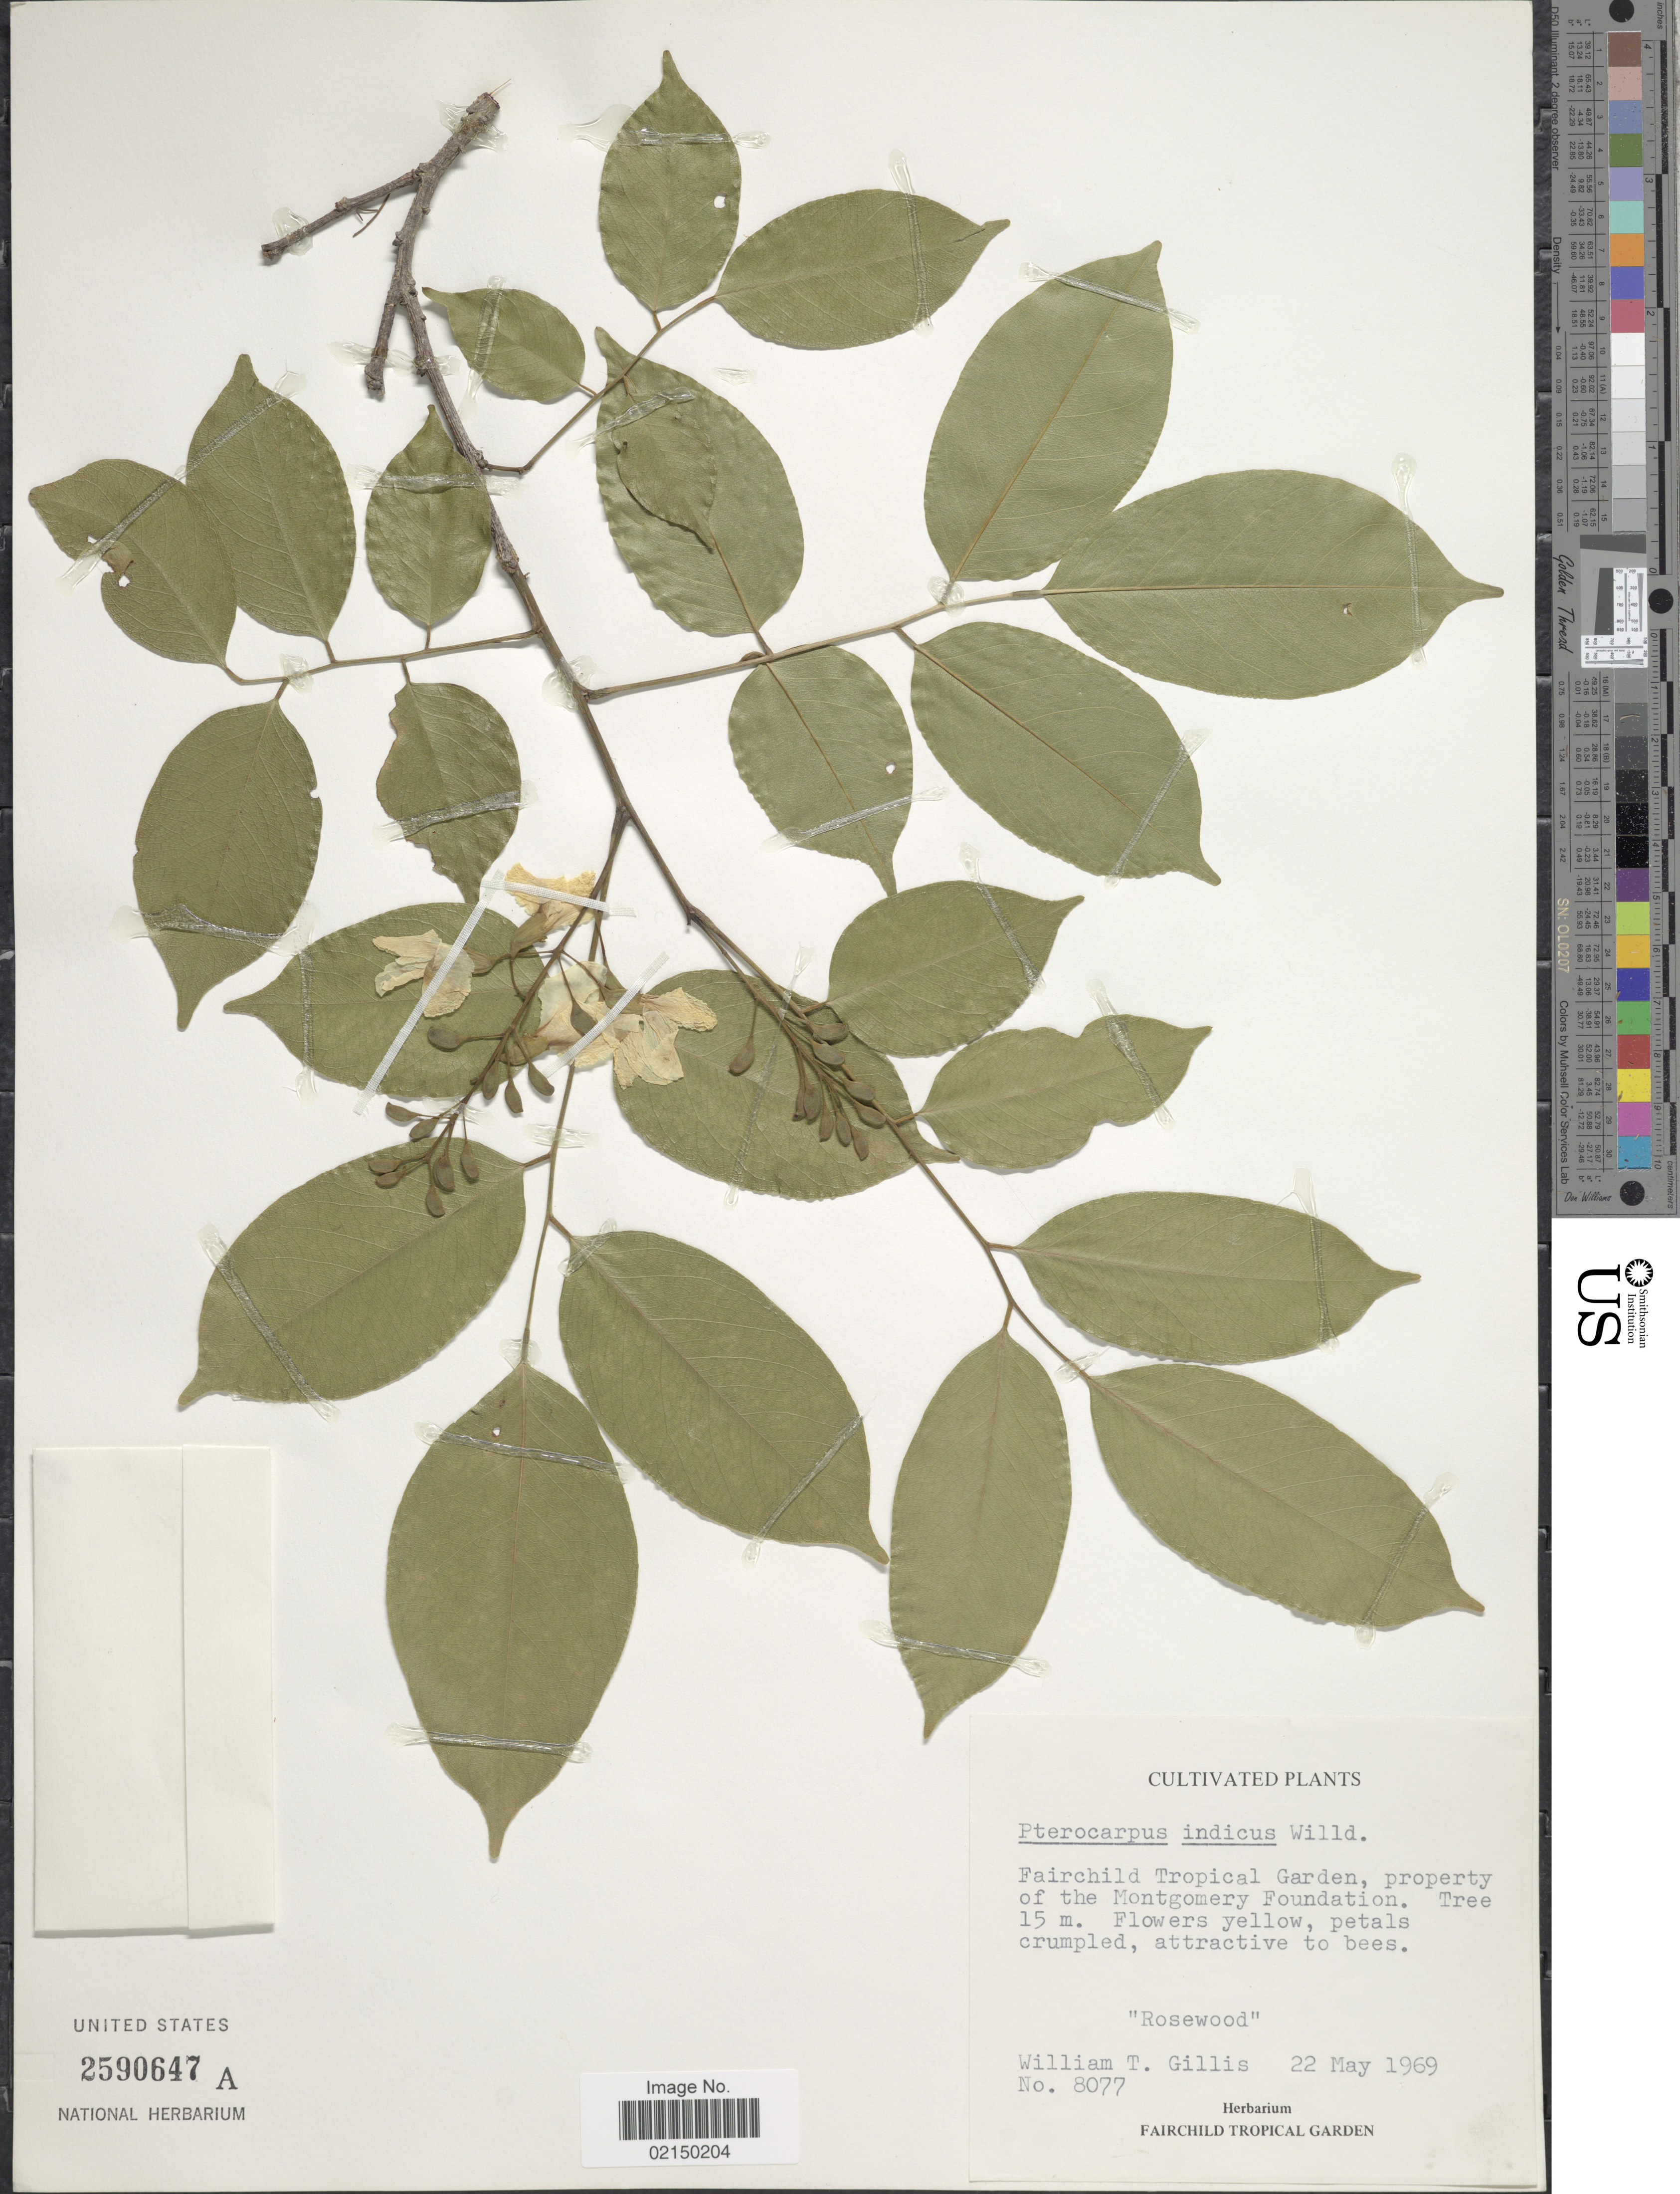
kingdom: Plantae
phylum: Tracheophyta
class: Magnoliopsida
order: Fabales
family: Fabaceae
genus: Pterocarpus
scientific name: Pterocarpus sp.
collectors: W. T. Gillis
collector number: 8077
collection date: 1969-05-22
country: United States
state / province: Florida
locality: Fairchild Tropical Garden, property of the Montgomery Foundation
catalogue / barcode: US 2590647A